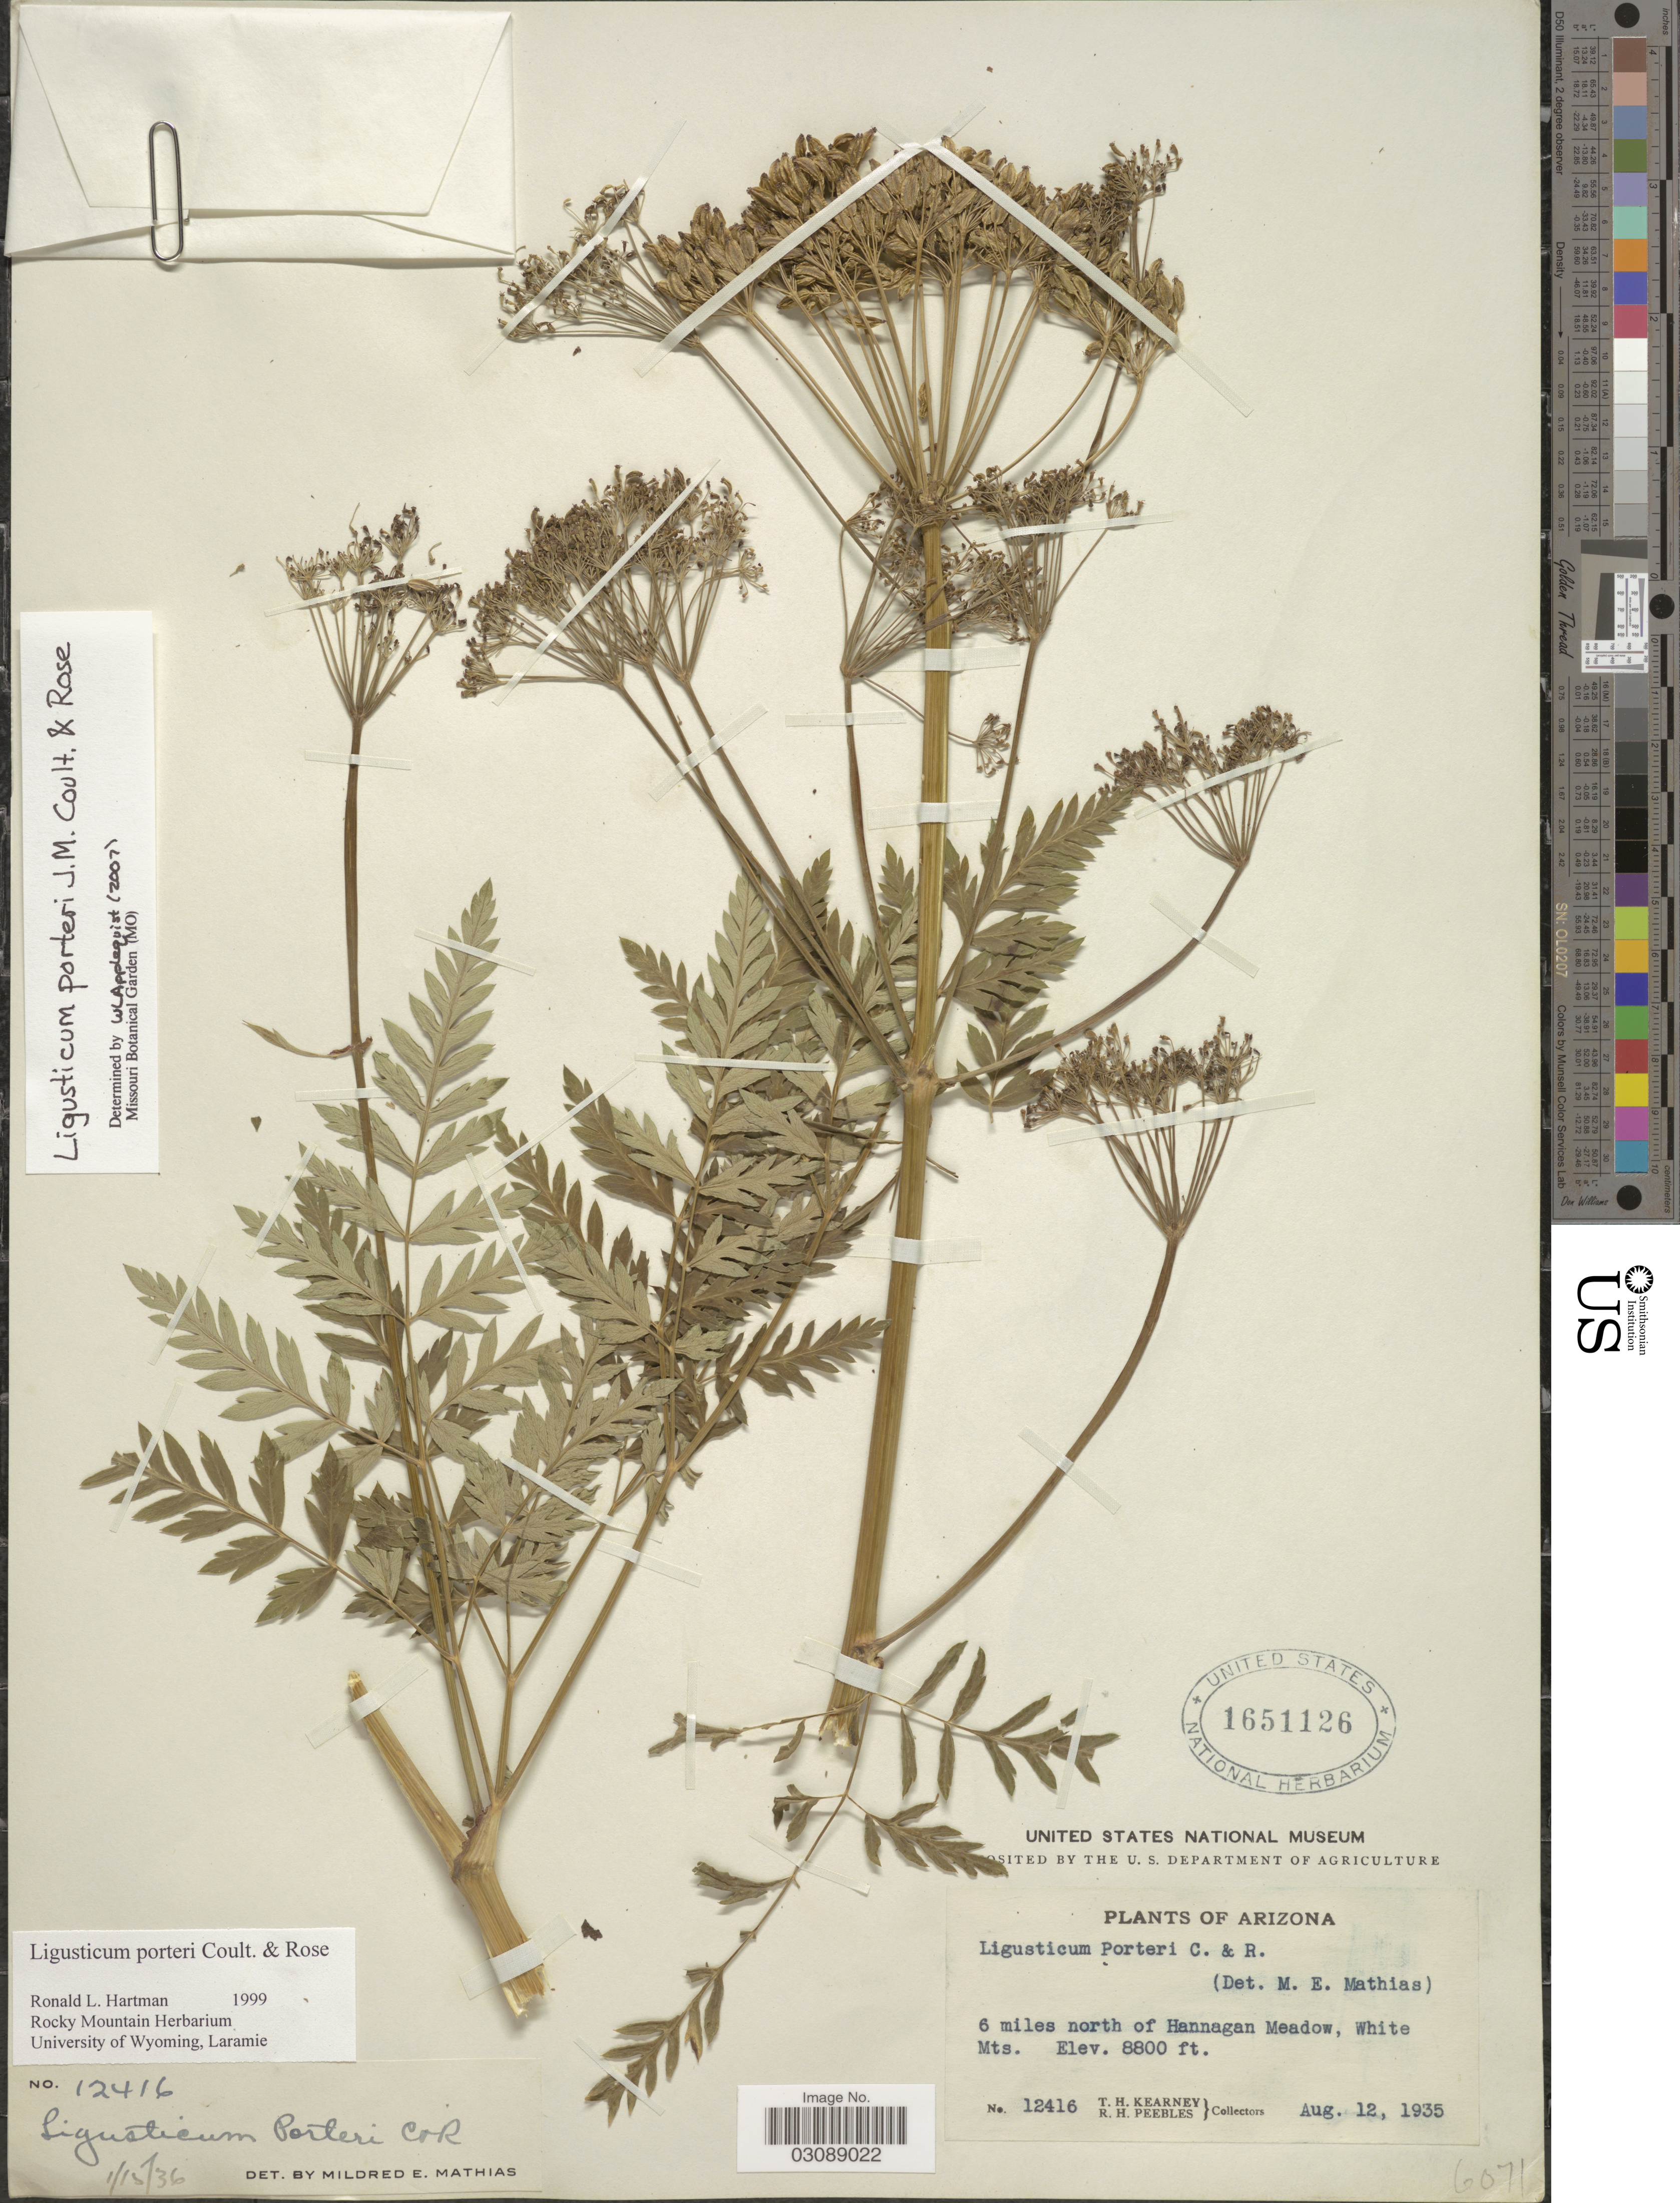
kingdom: Plantae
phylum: Tracheophyta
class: Magnoliopsida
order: Apiales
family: Apiaceae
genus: Ligusticum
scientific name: Ligusticum porteri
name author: J.M. Coult. & Rose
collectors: T. H. Kearney & R. H. Peebles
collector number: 12416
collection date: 1935-08-12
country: United States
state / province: Arizona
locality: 6 miles north of Hannagan Meadow, White Mts.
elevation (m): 2682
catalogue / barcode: US 1651126